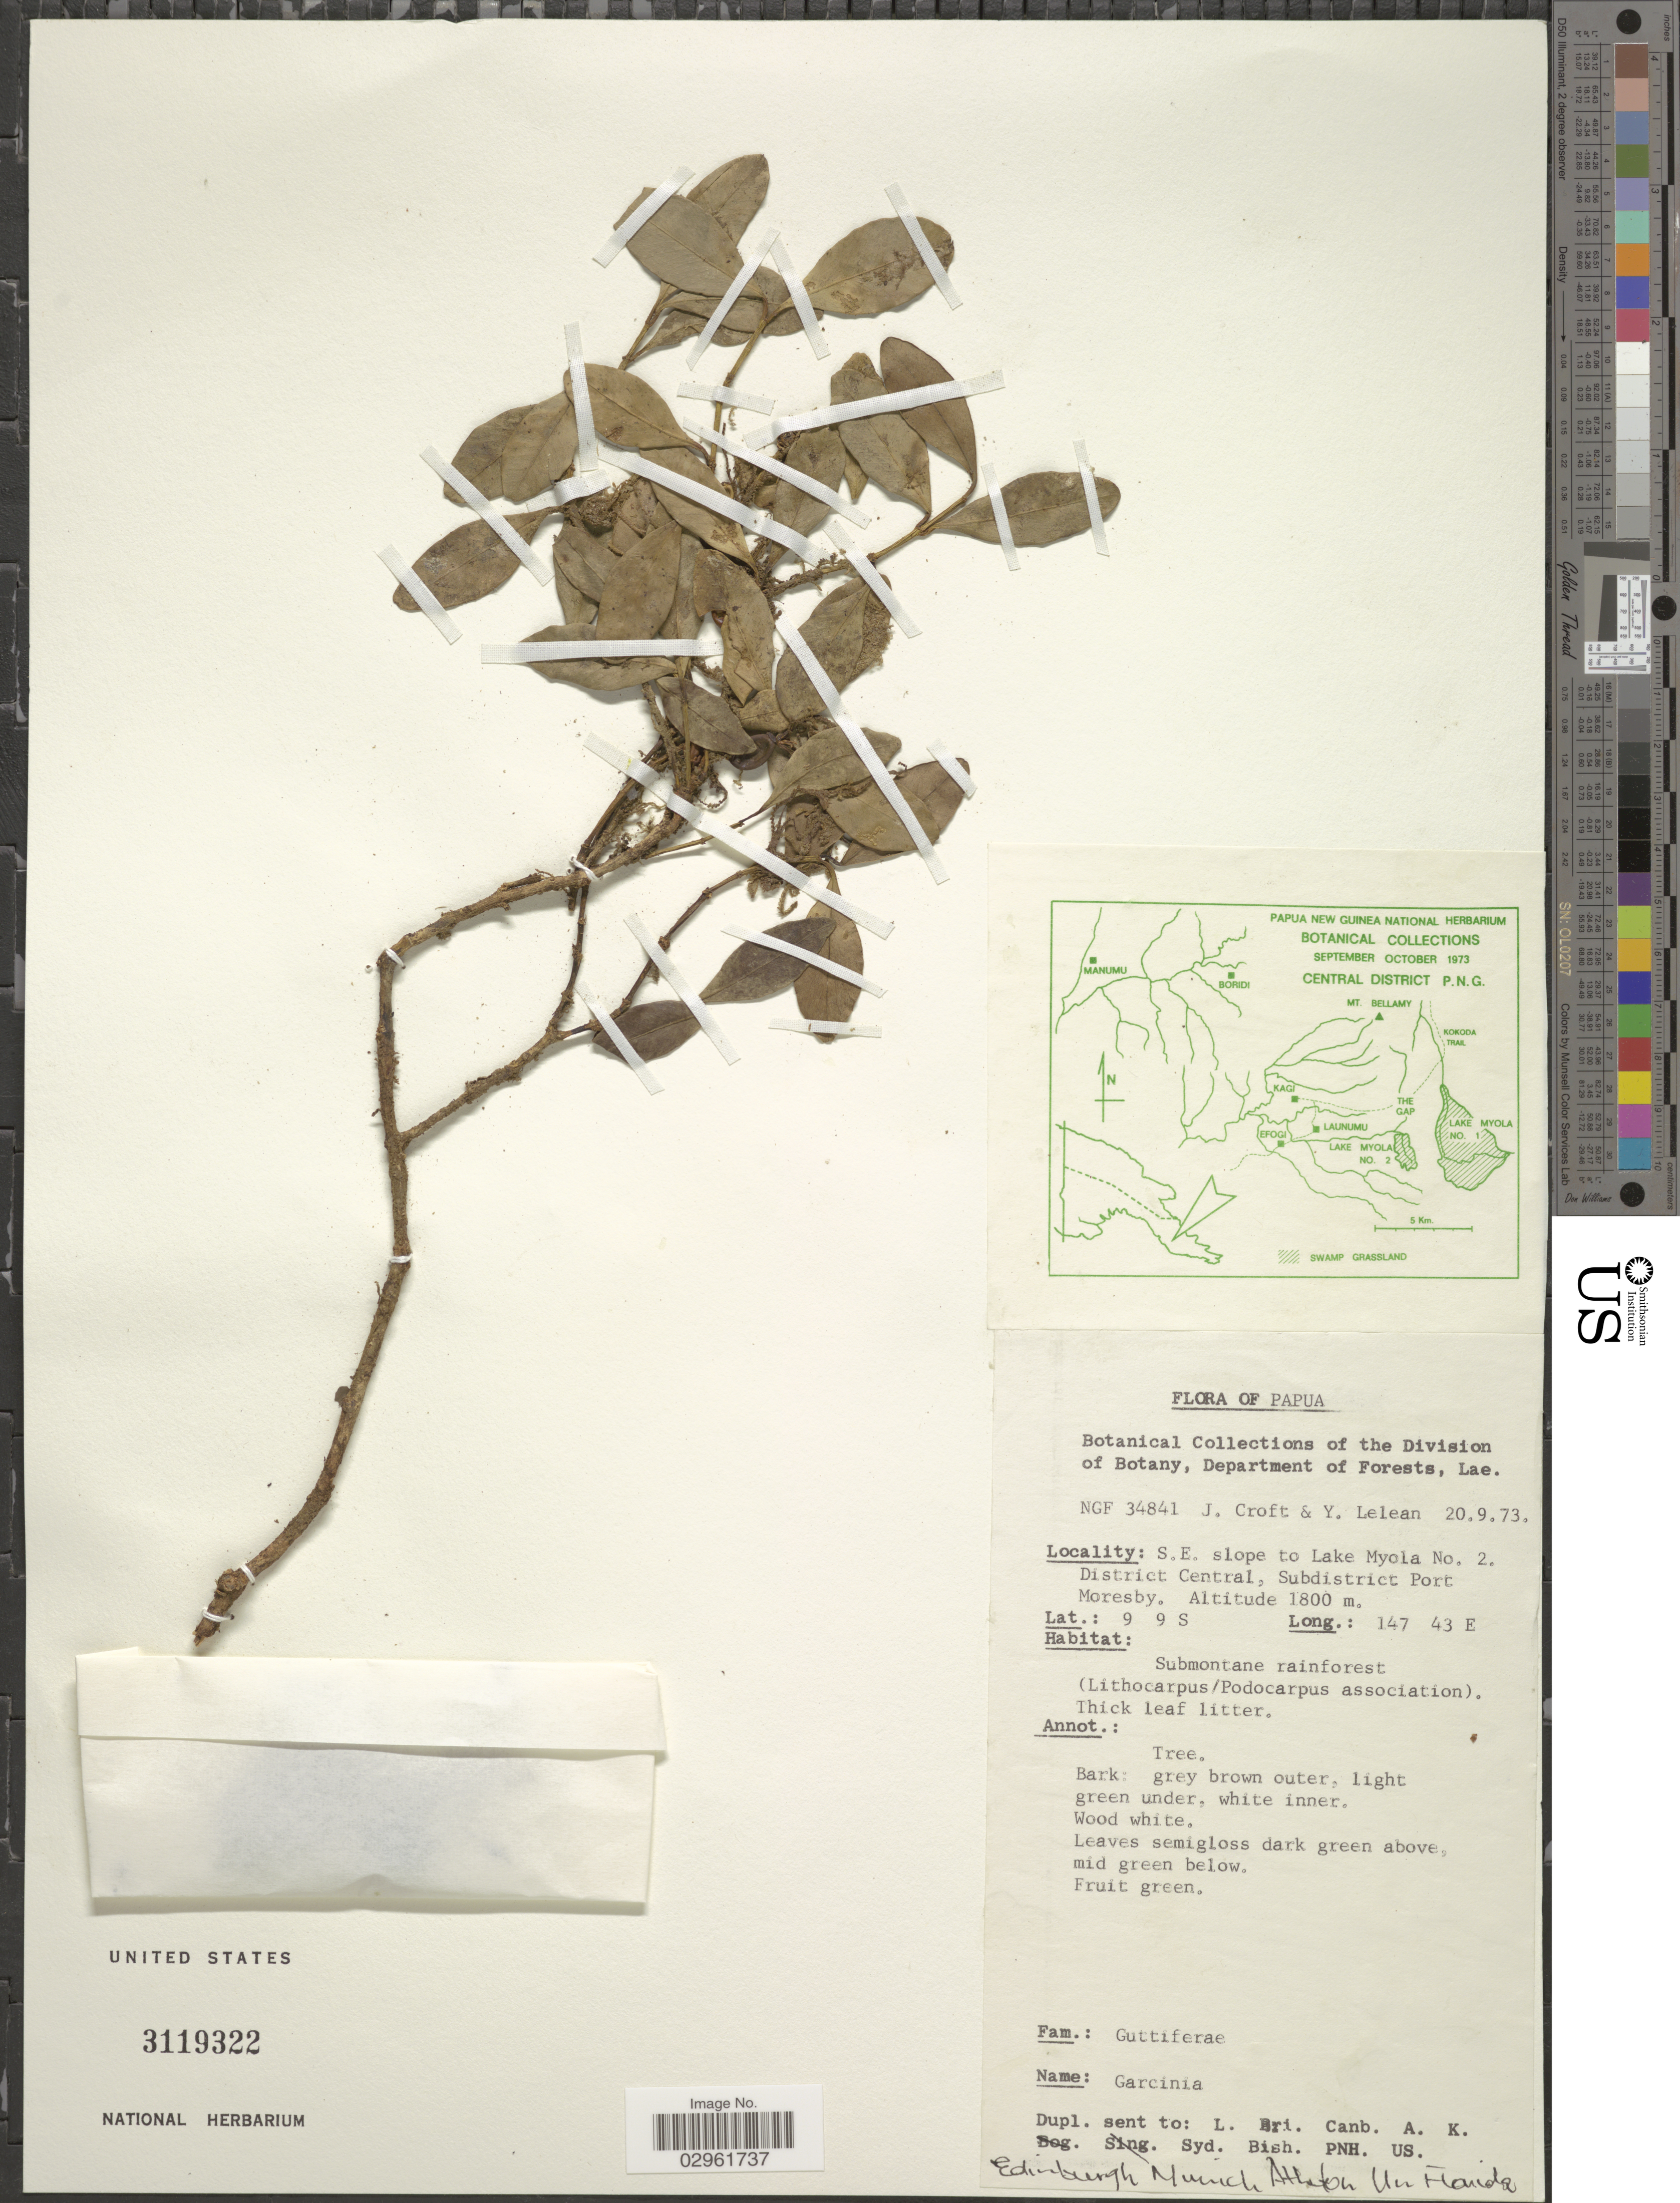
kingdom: Plantae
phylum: Tracheophyta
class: Magnoliopsida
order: Malpighiales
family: Clusiaceae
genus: Garcinia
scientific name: Garcinia sp.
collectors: J. Croft & Y. Lelean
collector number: NGF34841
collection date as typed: Transcribed d/m/y: 20/9/73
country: Papua New Guinea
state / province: Central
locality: S.E. slope to Lake Myola No. 2. District Central, Subdistrict Port Moresby.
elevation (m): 1800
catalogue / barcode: US 3119322